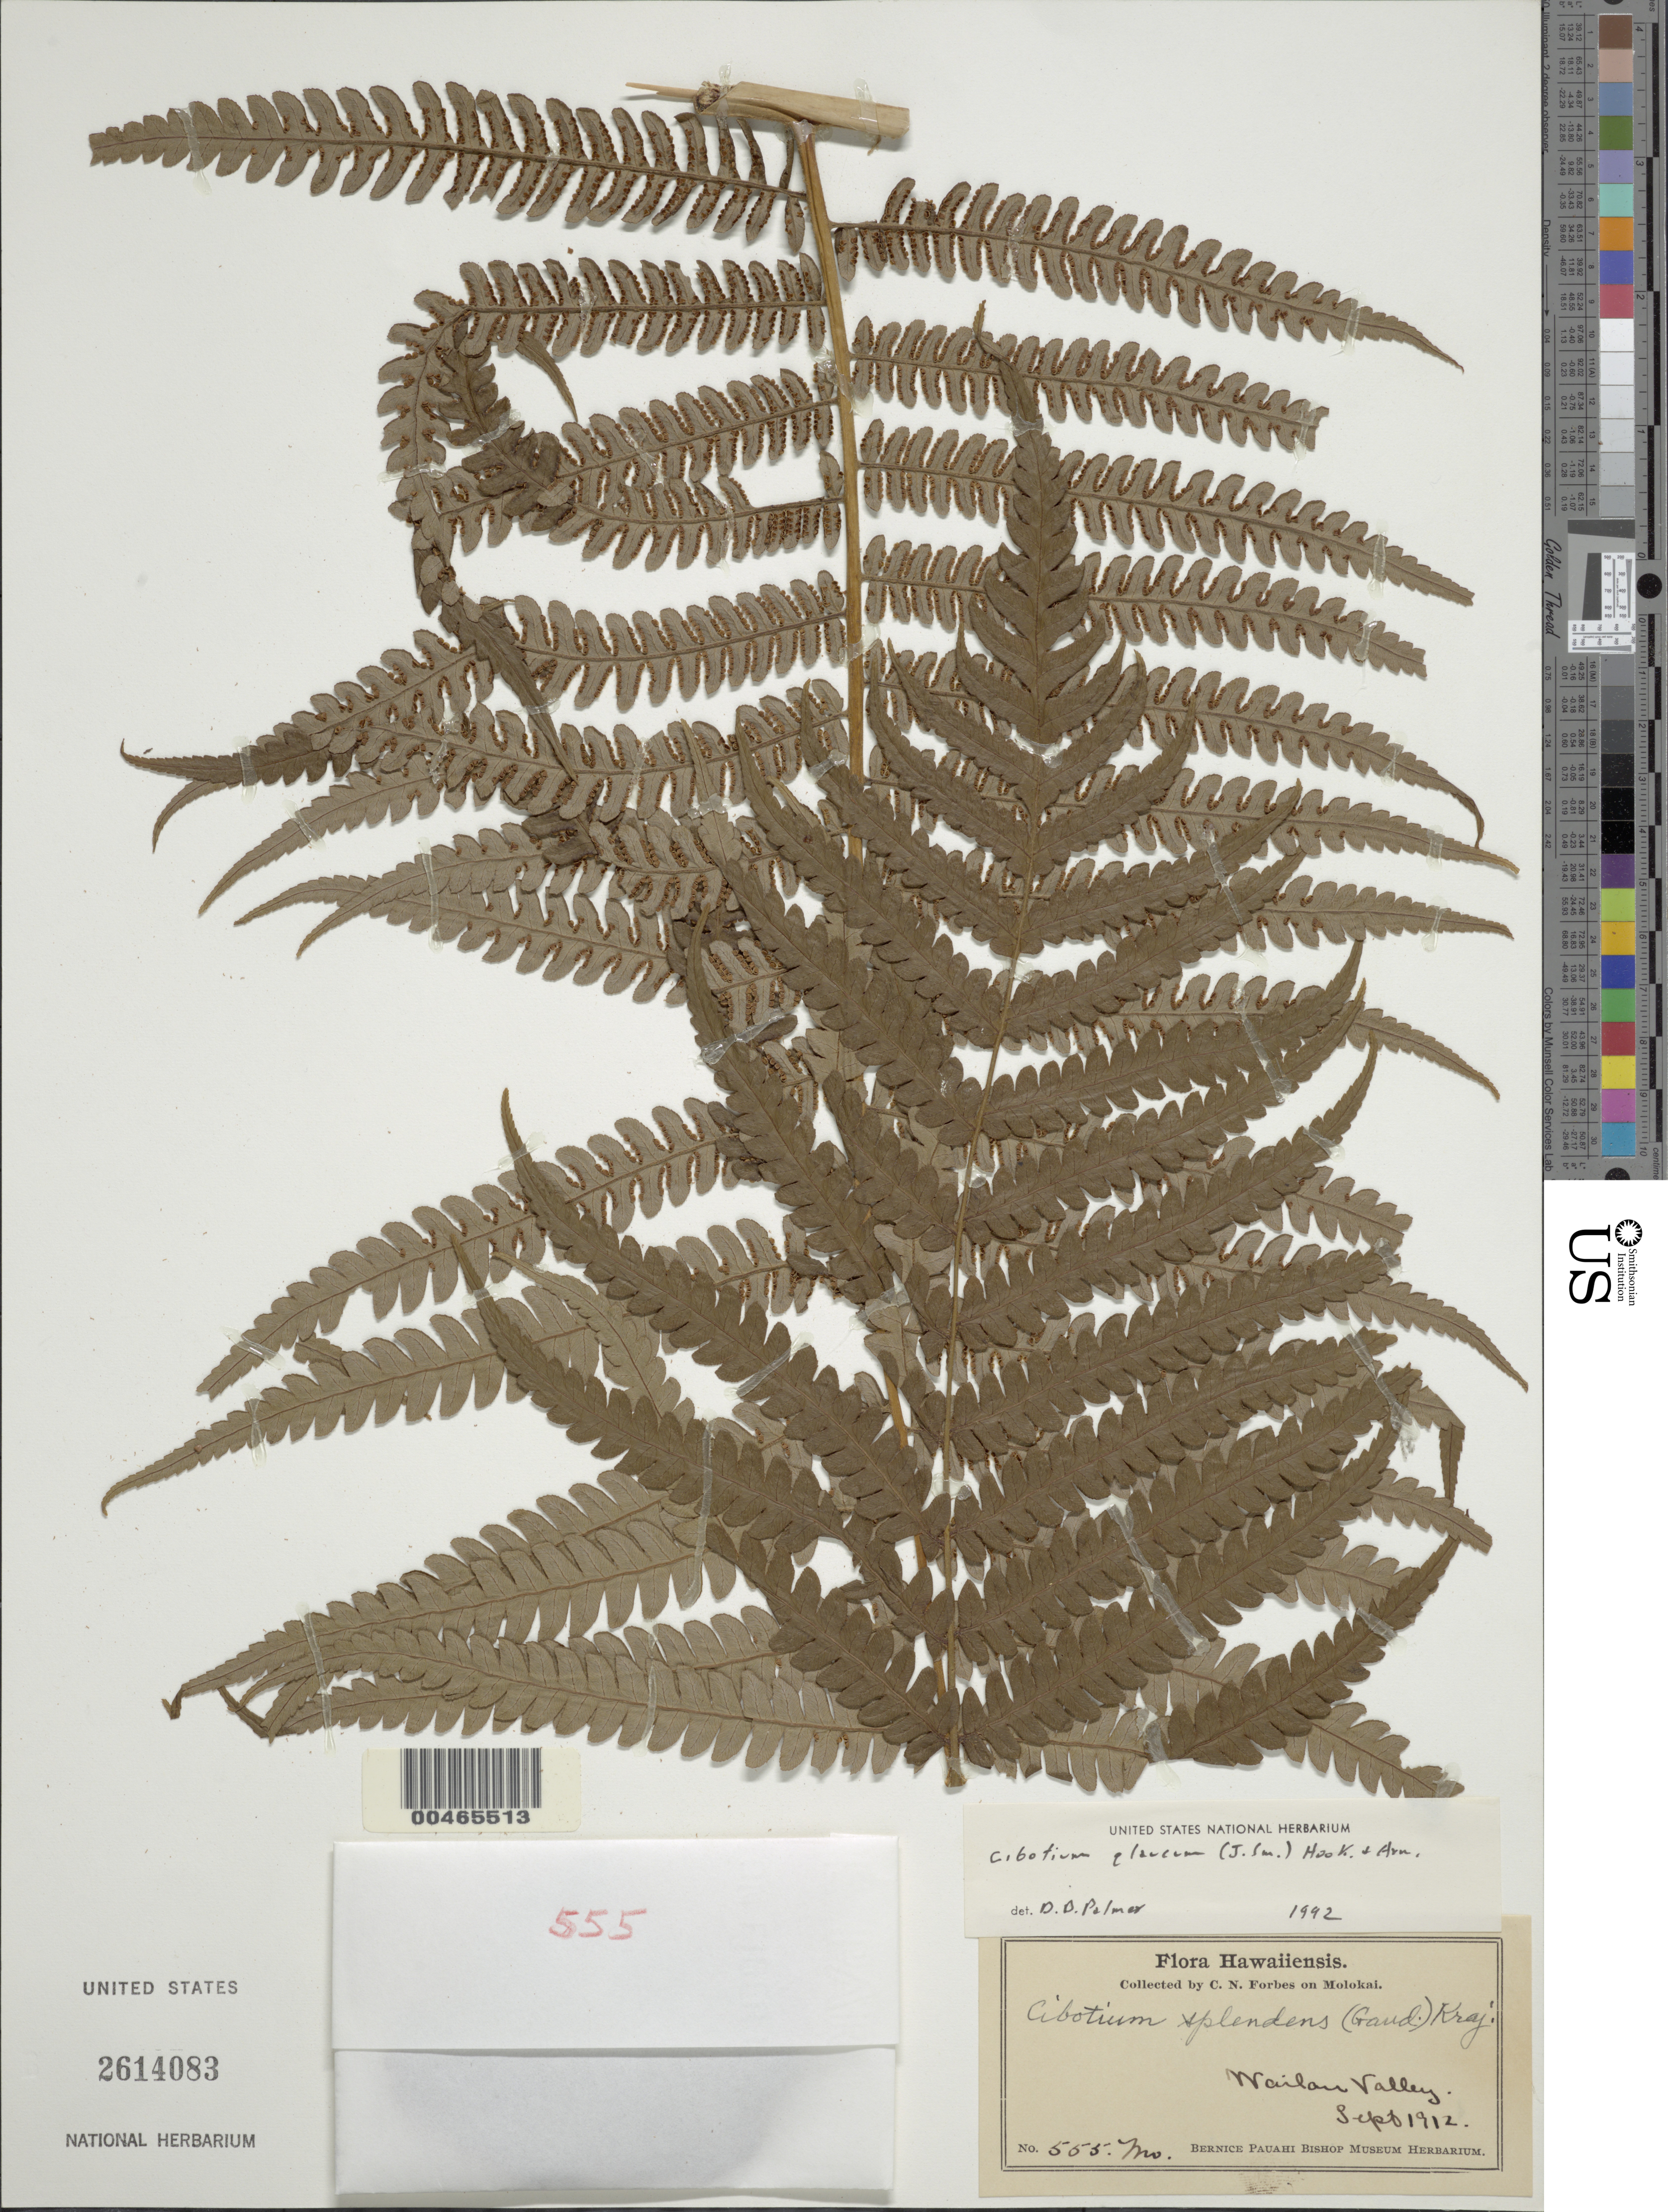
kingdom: Plantae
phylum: Tracheophyta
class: Polypodiopsida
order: Cyatheales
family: Cibotiaceae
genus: Cibotium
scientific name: Cibotium glaucum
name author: (Sm.) Hook. & Arn.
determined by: Palmer, D. D.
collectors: C. N. Forbes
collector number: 555.Mo.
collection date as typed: Sep 1912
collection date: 1912-09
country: United States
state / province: Hawaii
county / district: Maui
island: Moloka'i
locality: Wailau Valley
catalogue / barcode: US 2614083